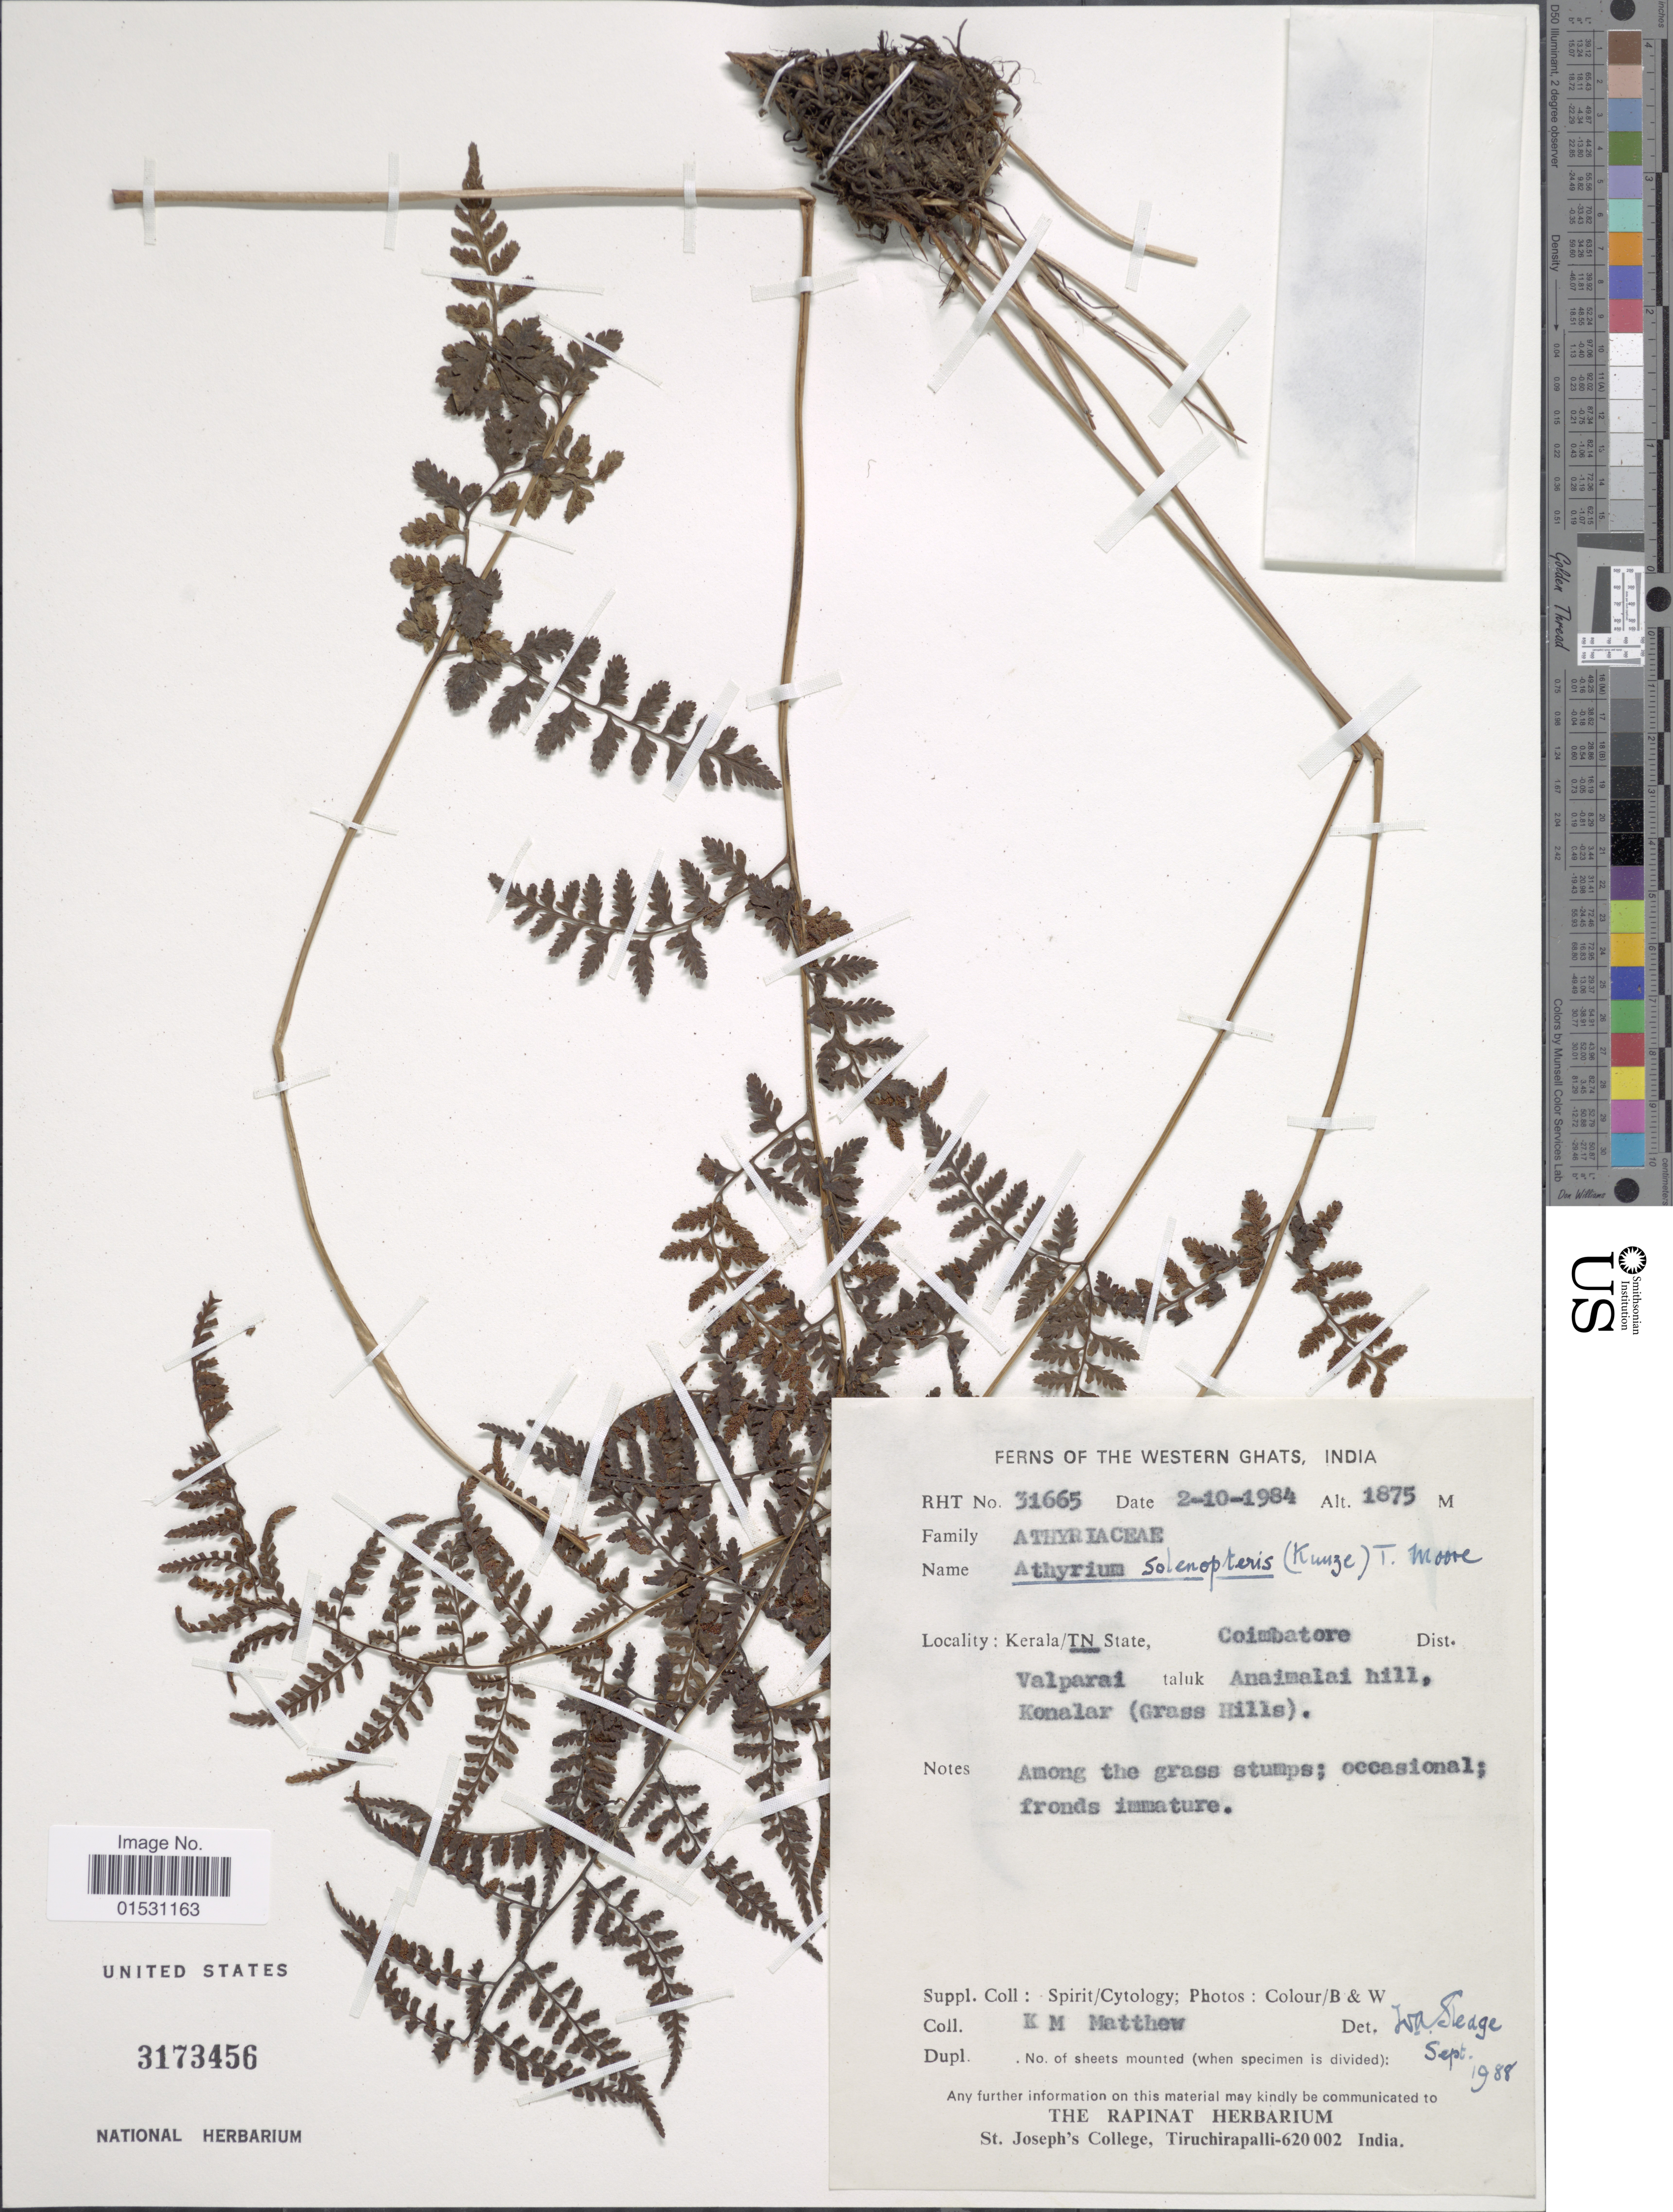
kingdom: Plantae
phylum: Tracheophyta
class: Polypodiopsida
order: Polypodiales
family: Athyriaceae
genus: Athyrium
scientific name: Athyrium solenopteris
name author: (Kunze) T. Moore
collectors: K. M. Matthew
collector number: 31665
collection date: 1984-10-02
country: India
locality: The Western Ghats. TN State, Coimbatore Dist. Valparai taluk Anaimalai hill, Konalar (Grass Hills).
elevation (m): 1875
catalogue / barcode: US 3173456